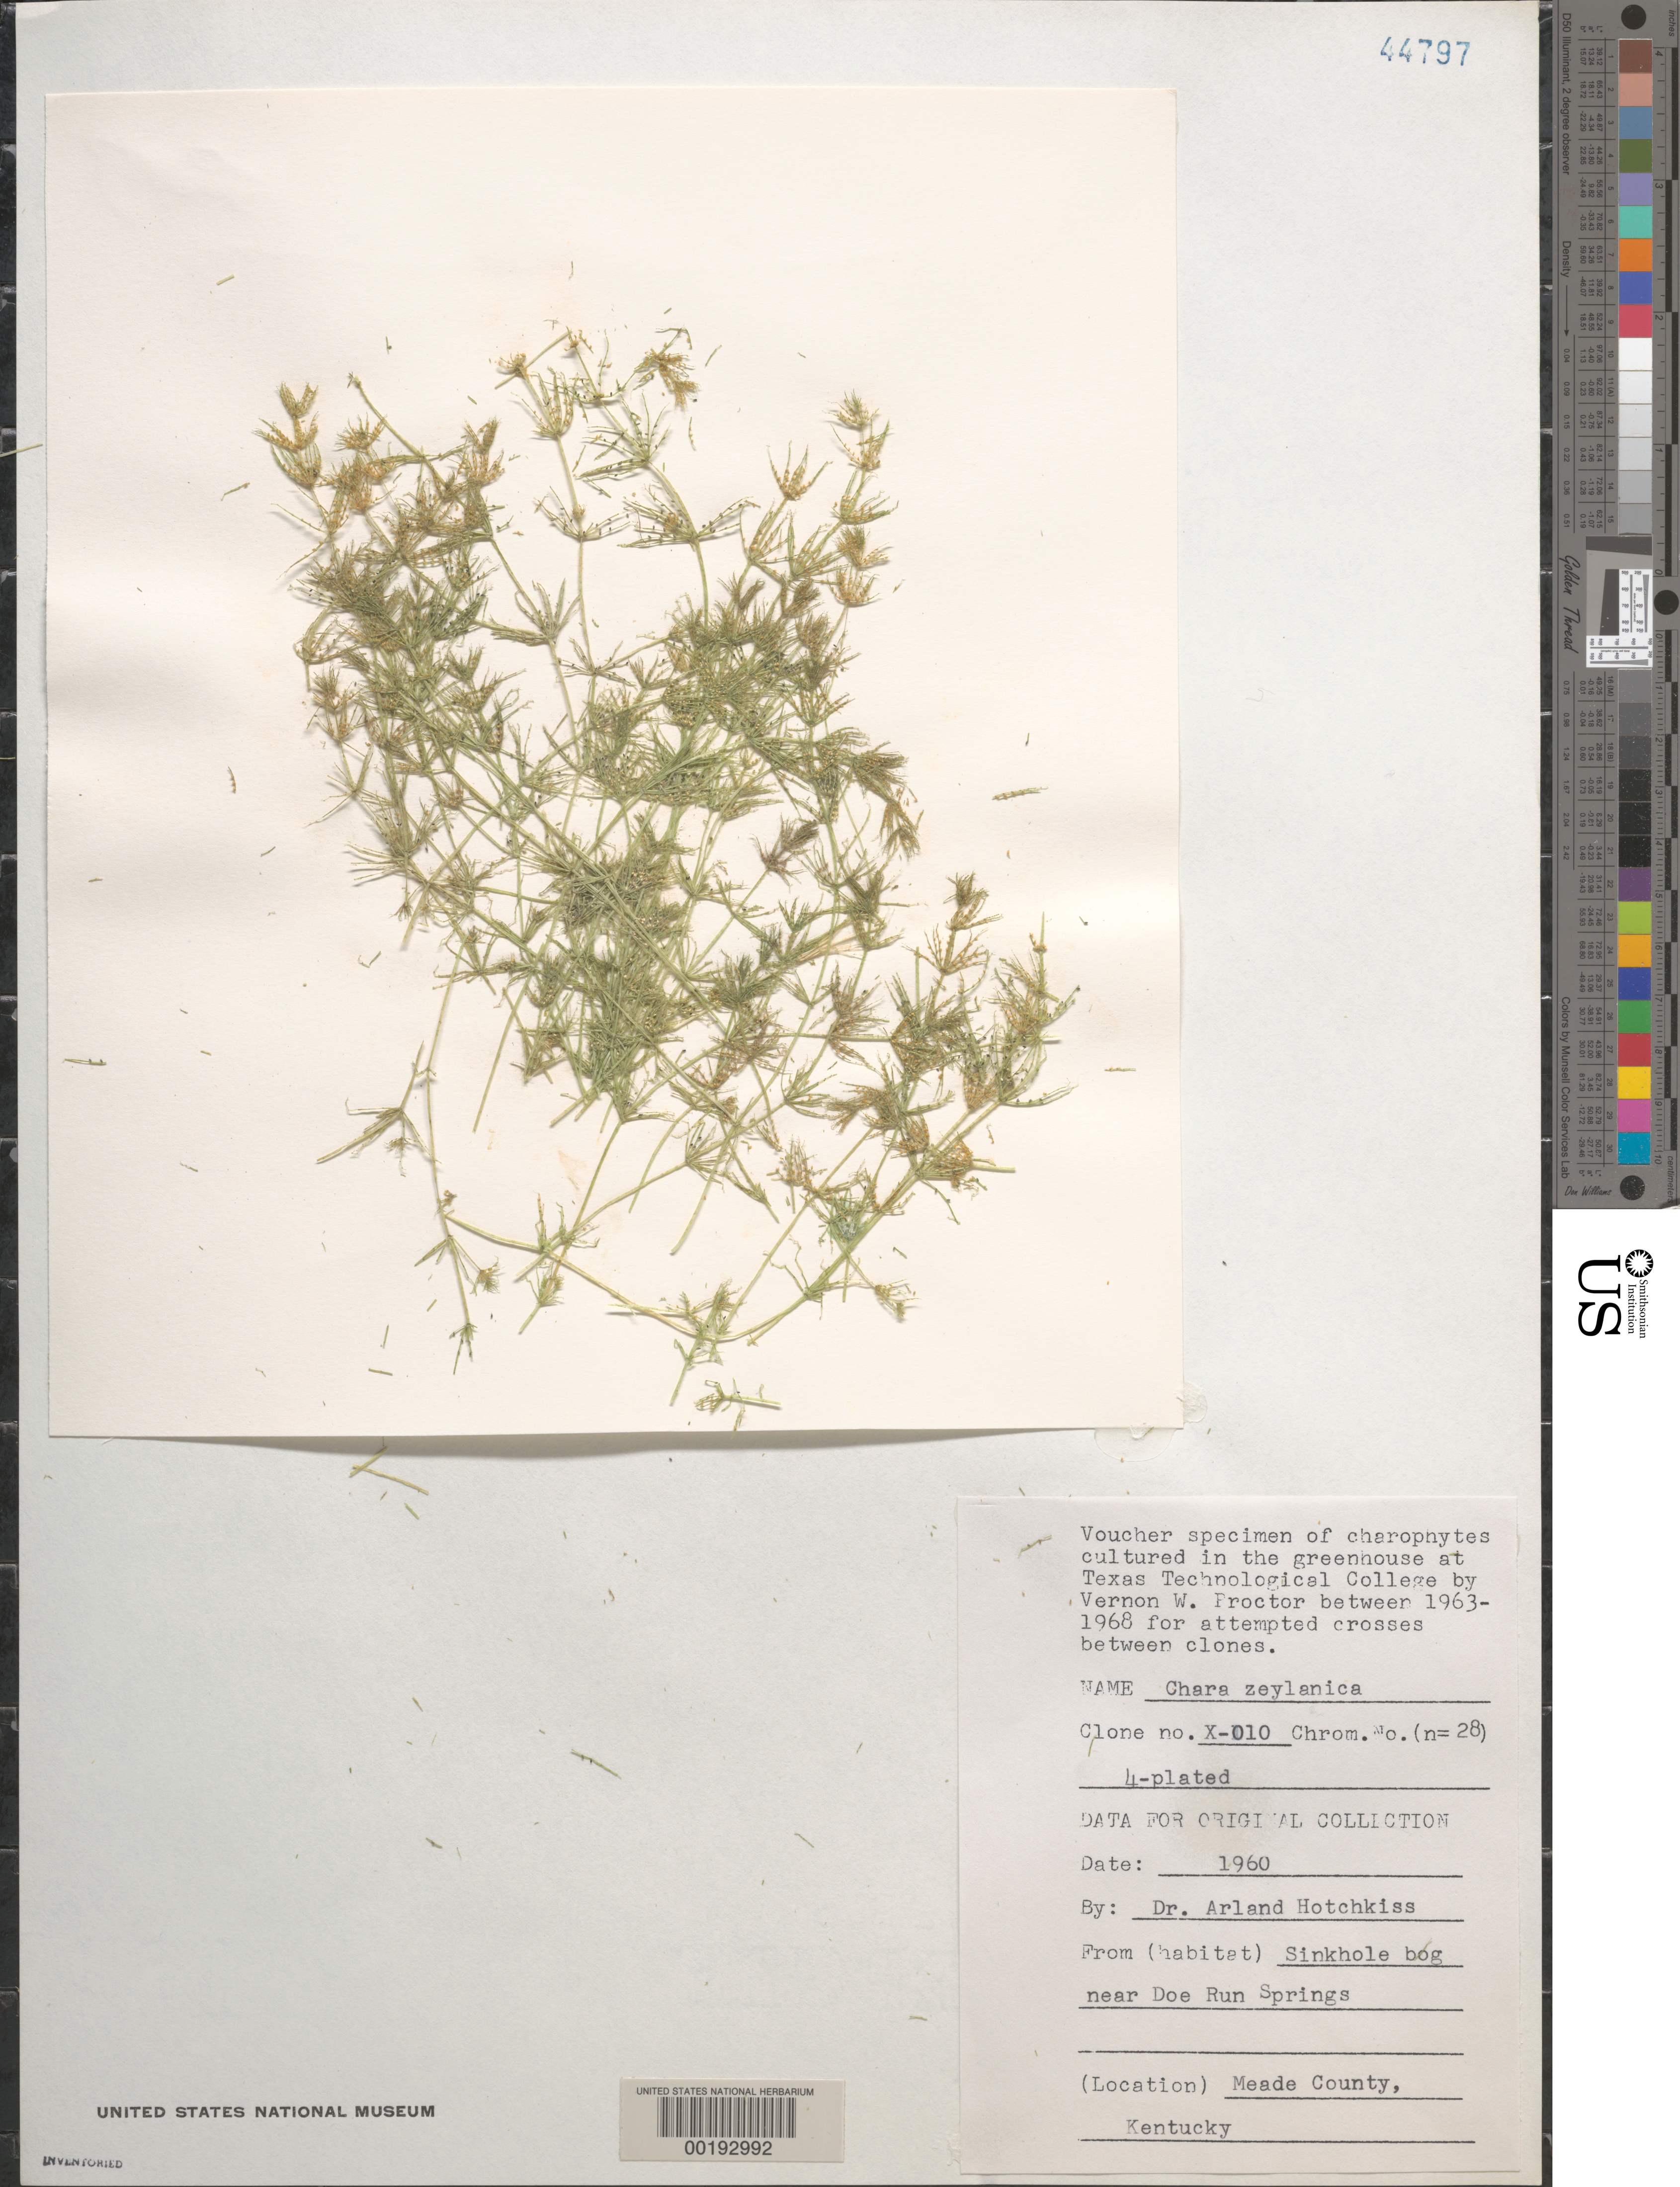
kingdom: Plantae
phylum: Charophyta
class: Charophyceae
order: Charales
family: Characeae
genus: Chara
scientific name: Chara zeylanica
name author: J.G. Klein ex Willd.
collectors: A. Hotchkiss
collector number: X-010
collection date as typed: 1960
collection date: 1960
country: United States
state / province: Kentucky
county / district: Meade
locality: Sinkhole bog near Doe Run Springs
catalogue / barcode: US 44797